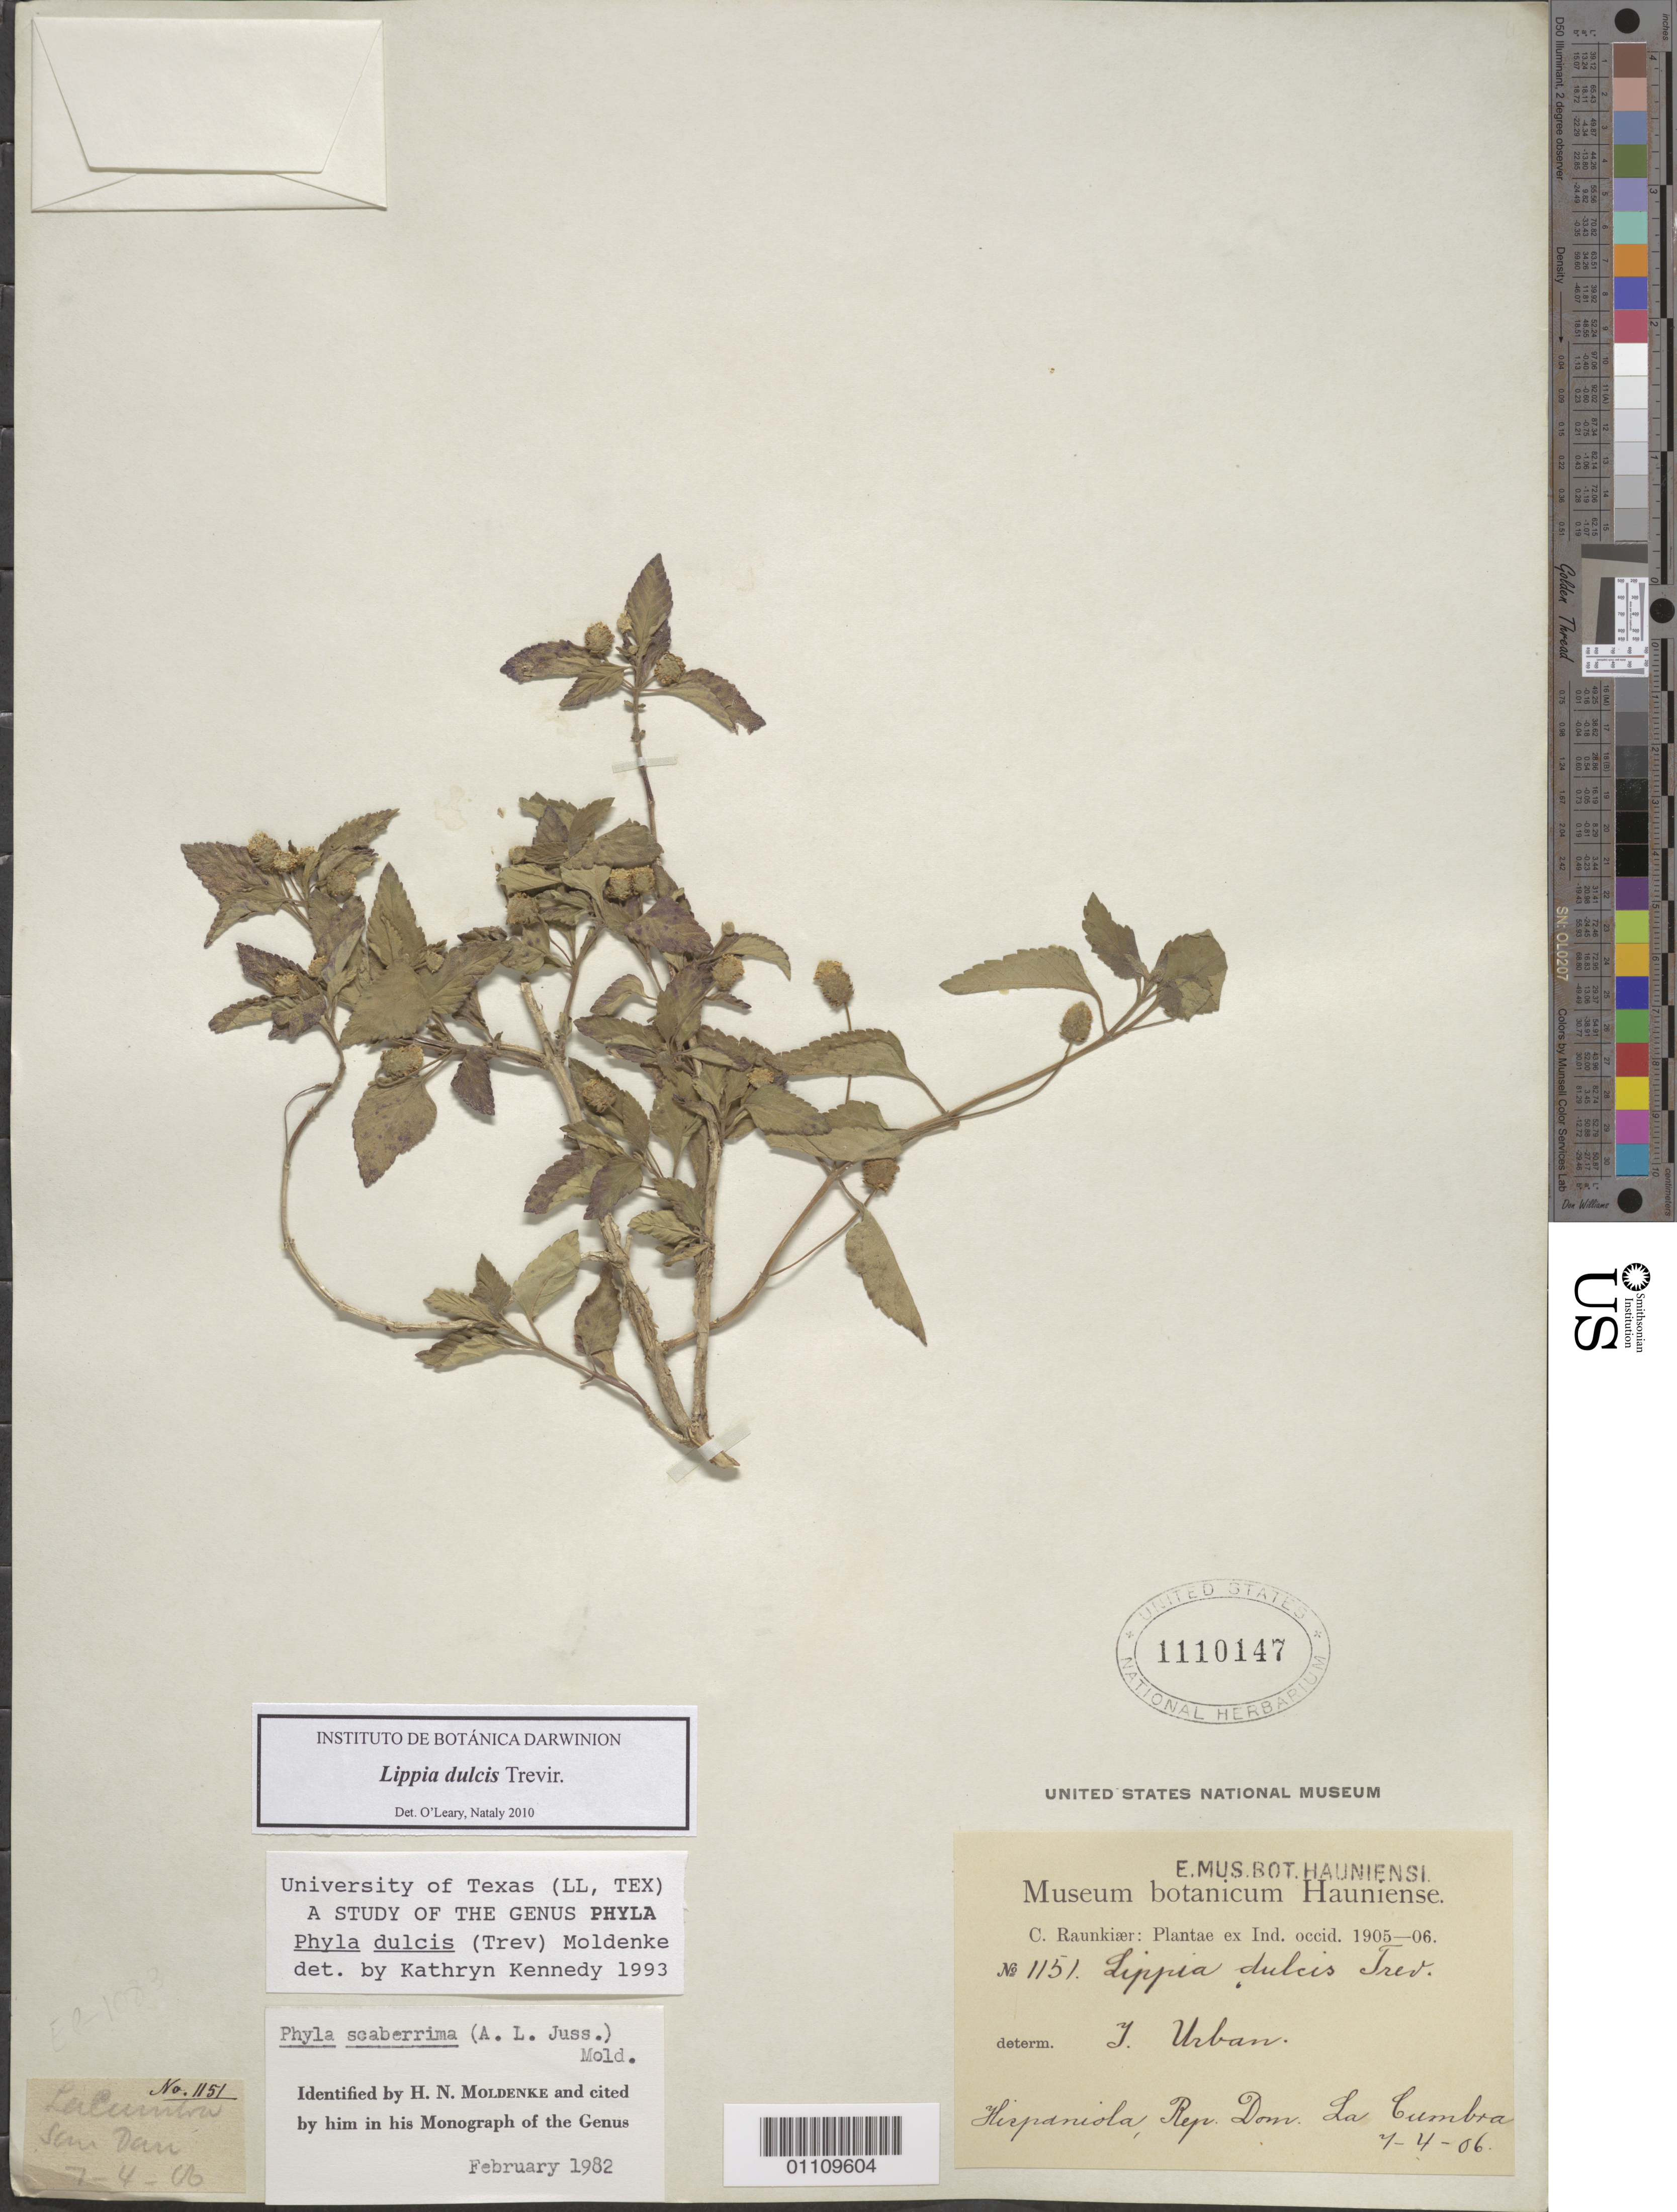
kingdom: Plantae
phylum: Tracheophyta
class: Magnoliopsida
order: Lamiales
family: Verbenaceae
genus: Phyla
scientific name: Phyla scaberrima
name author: (Juss. ex Pers.) Moldenke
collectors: C. C. Raunkiaer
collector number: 1151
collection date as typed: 07 Apr 1906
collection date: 1906-04-07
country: Dominican Republic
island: Hispaniola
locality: La Cumbra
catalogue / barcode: US 1110147